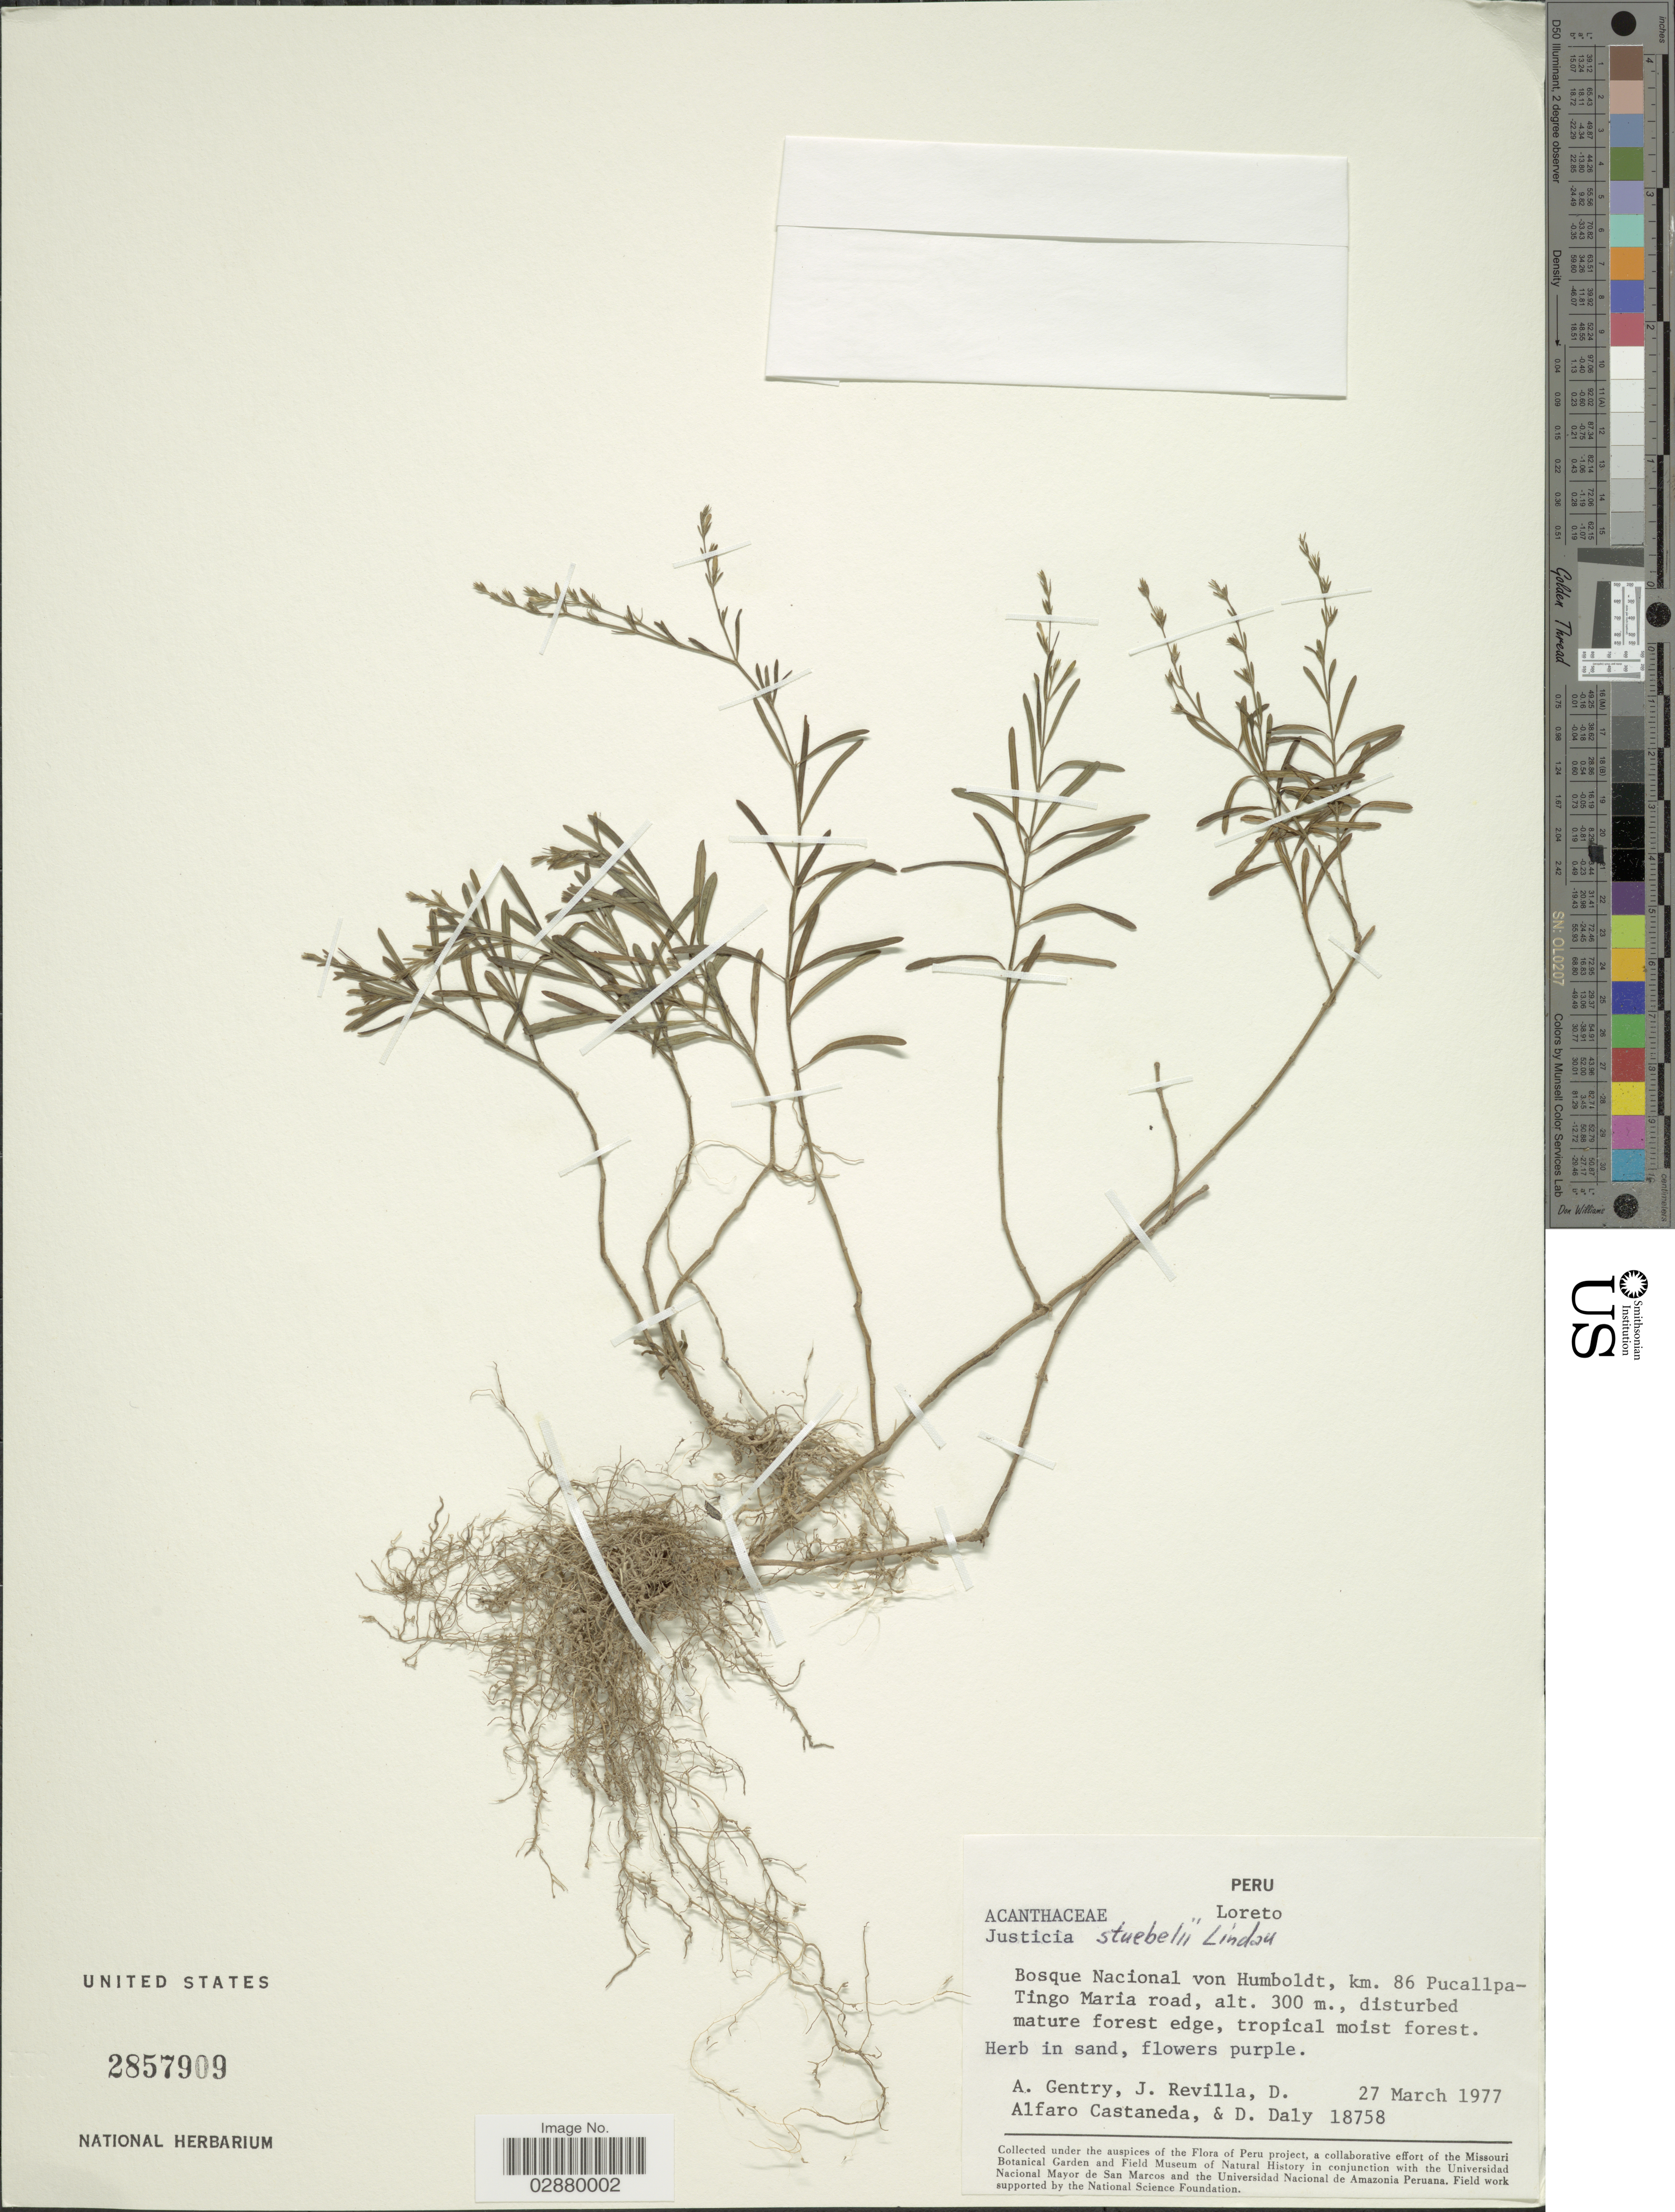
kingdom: Plantae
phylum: Tracheophyta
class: Magnoliopsida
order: Lamiales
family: Acanthaceae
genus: Justicia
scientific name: Justicia pectoralis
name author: Jacq.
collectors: A. H. Gentry, J. Revilla, D. Alfaro Castaneda & D. C. Daly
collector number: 18758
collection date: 1977-03-27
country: Peru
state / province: Loreto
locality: Bosque Nacional von Humboldt, km. 86 Pucallpa-Tingo Maria road.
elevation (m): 300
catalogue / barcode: US 2857909